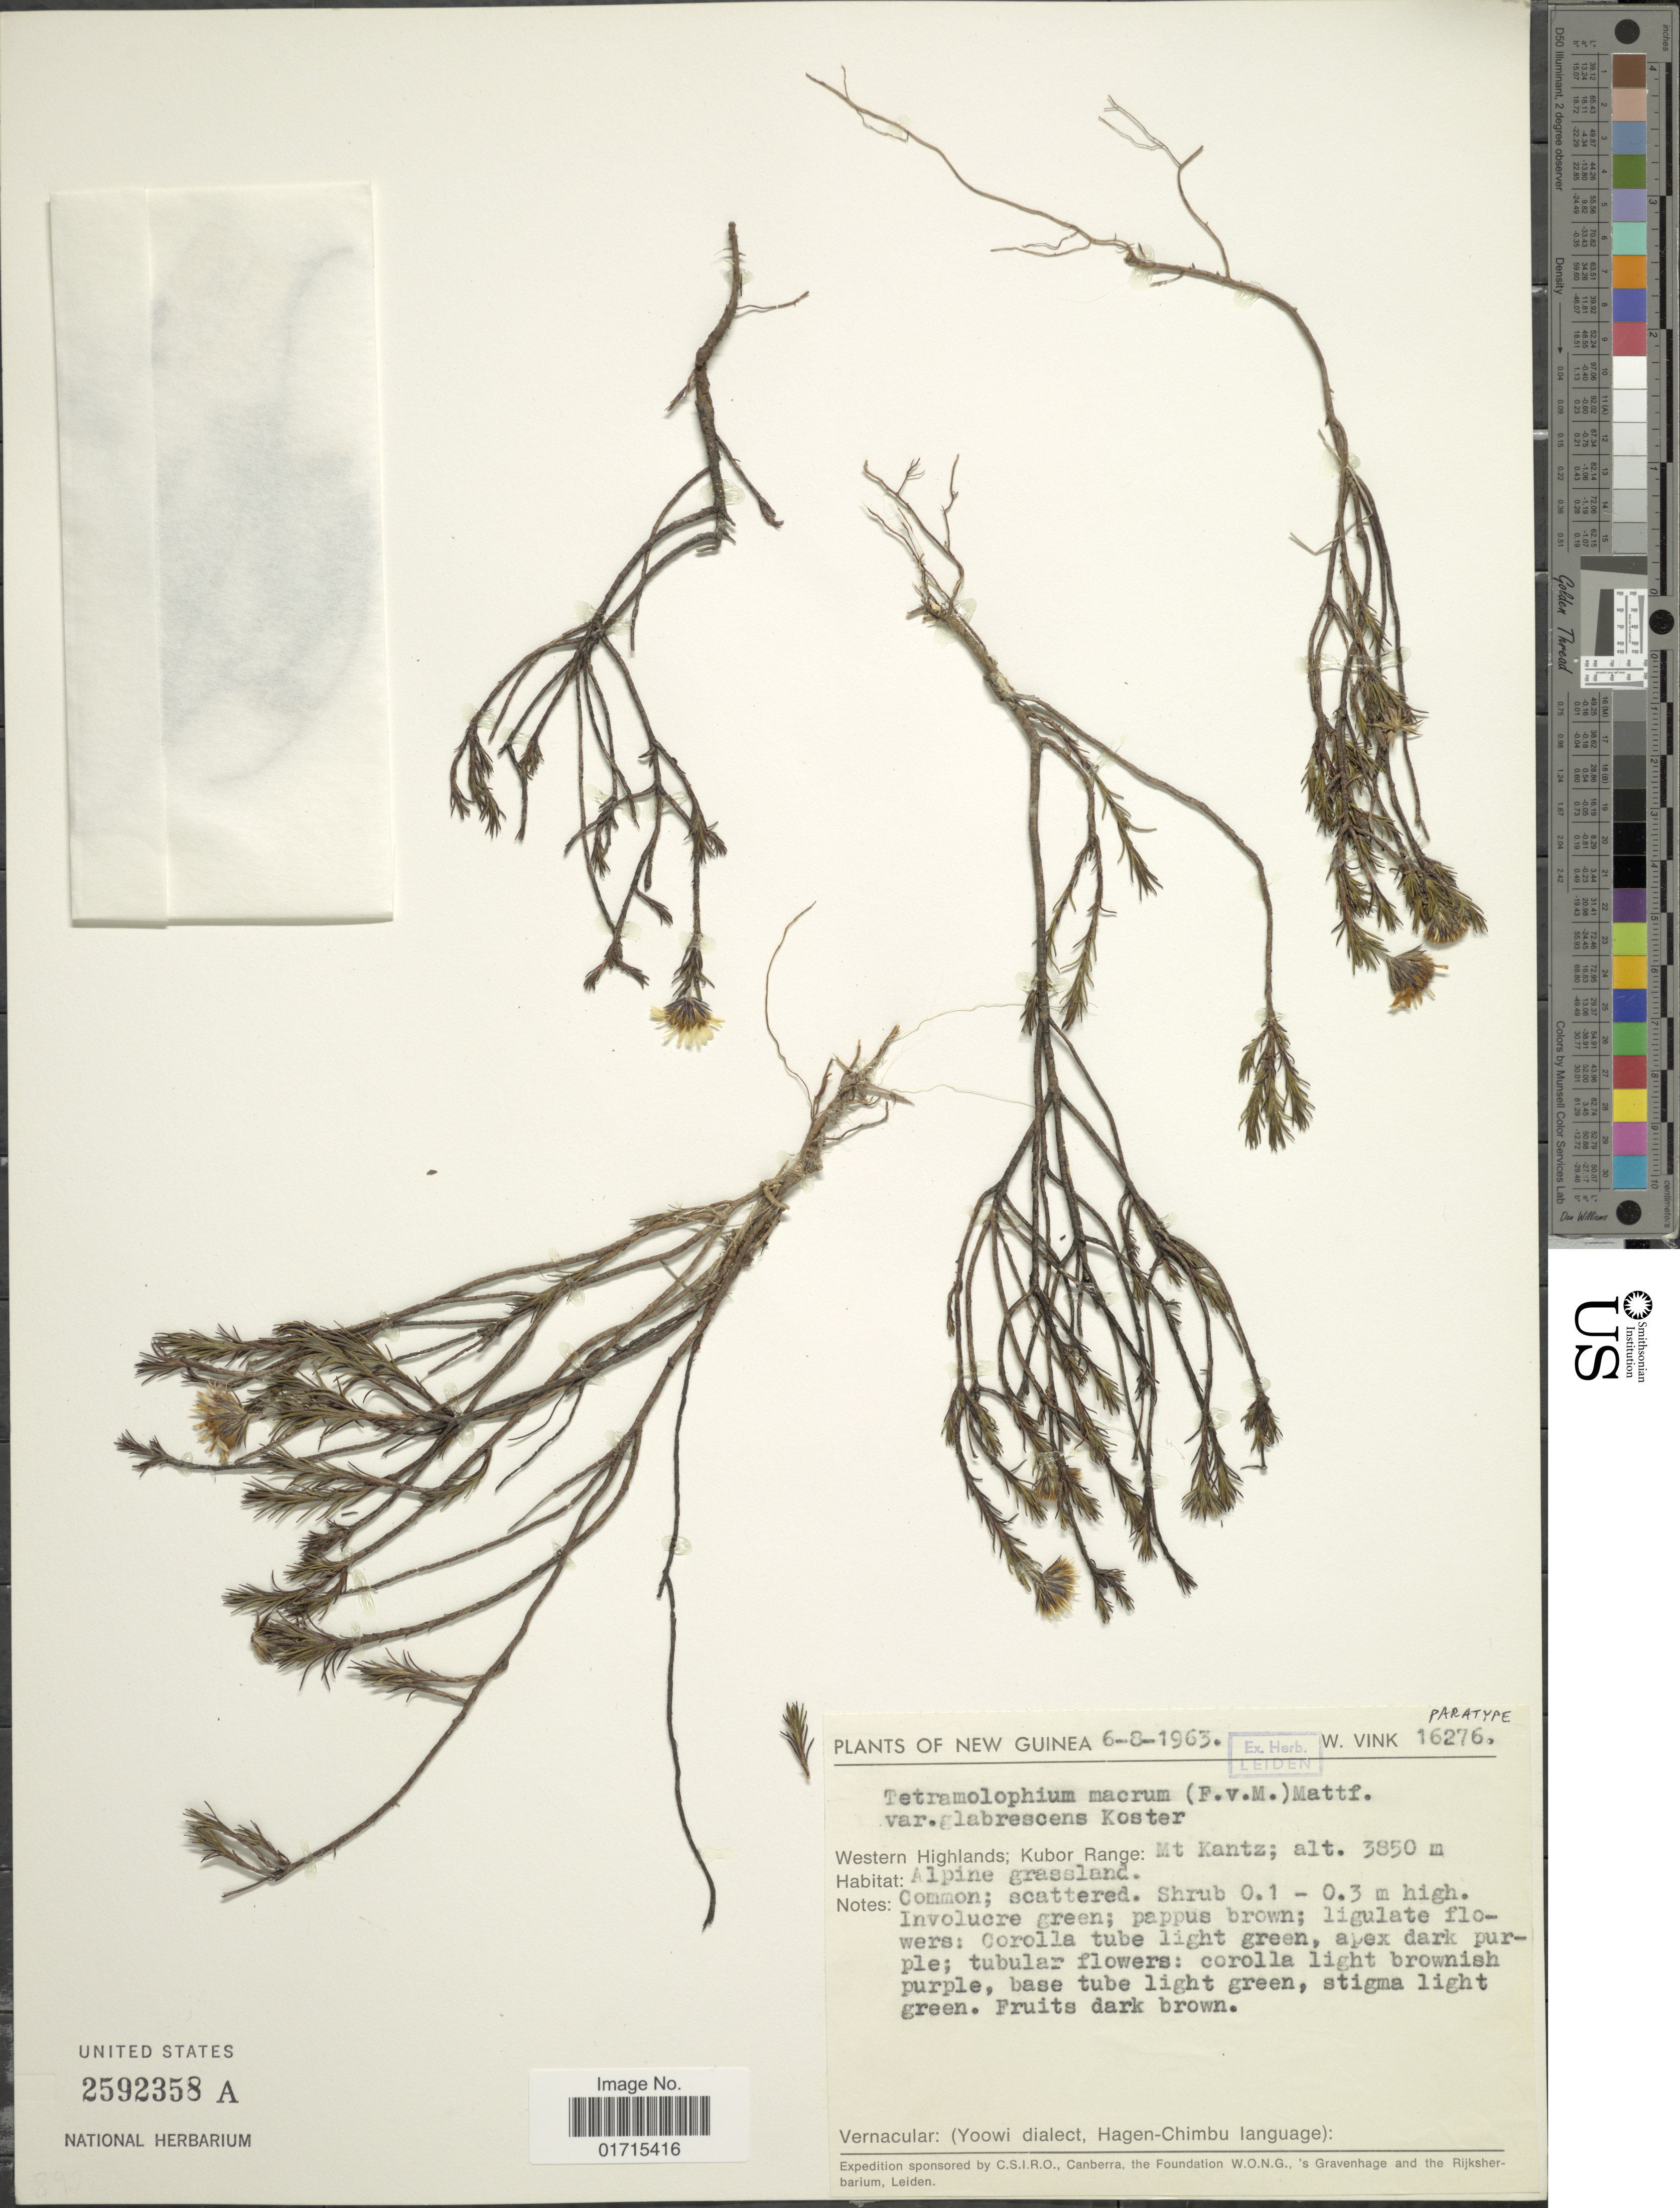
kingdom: Plantae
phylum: Tracheophyta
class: Magnoliopsida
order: Asterales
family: Asteraceae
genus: Tetramolopium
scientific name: Tetramolopium macrum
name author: (F. Muell.) Mattf.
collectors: W. Vink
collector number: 16276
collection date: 1963-08-06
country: Papua New Guinea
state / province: Western Highlands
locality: Western Highlands; Kubor Range: Mt. Kantz: Alpine grassland, New Guinea.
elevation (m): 3850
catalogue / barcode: US 2592358